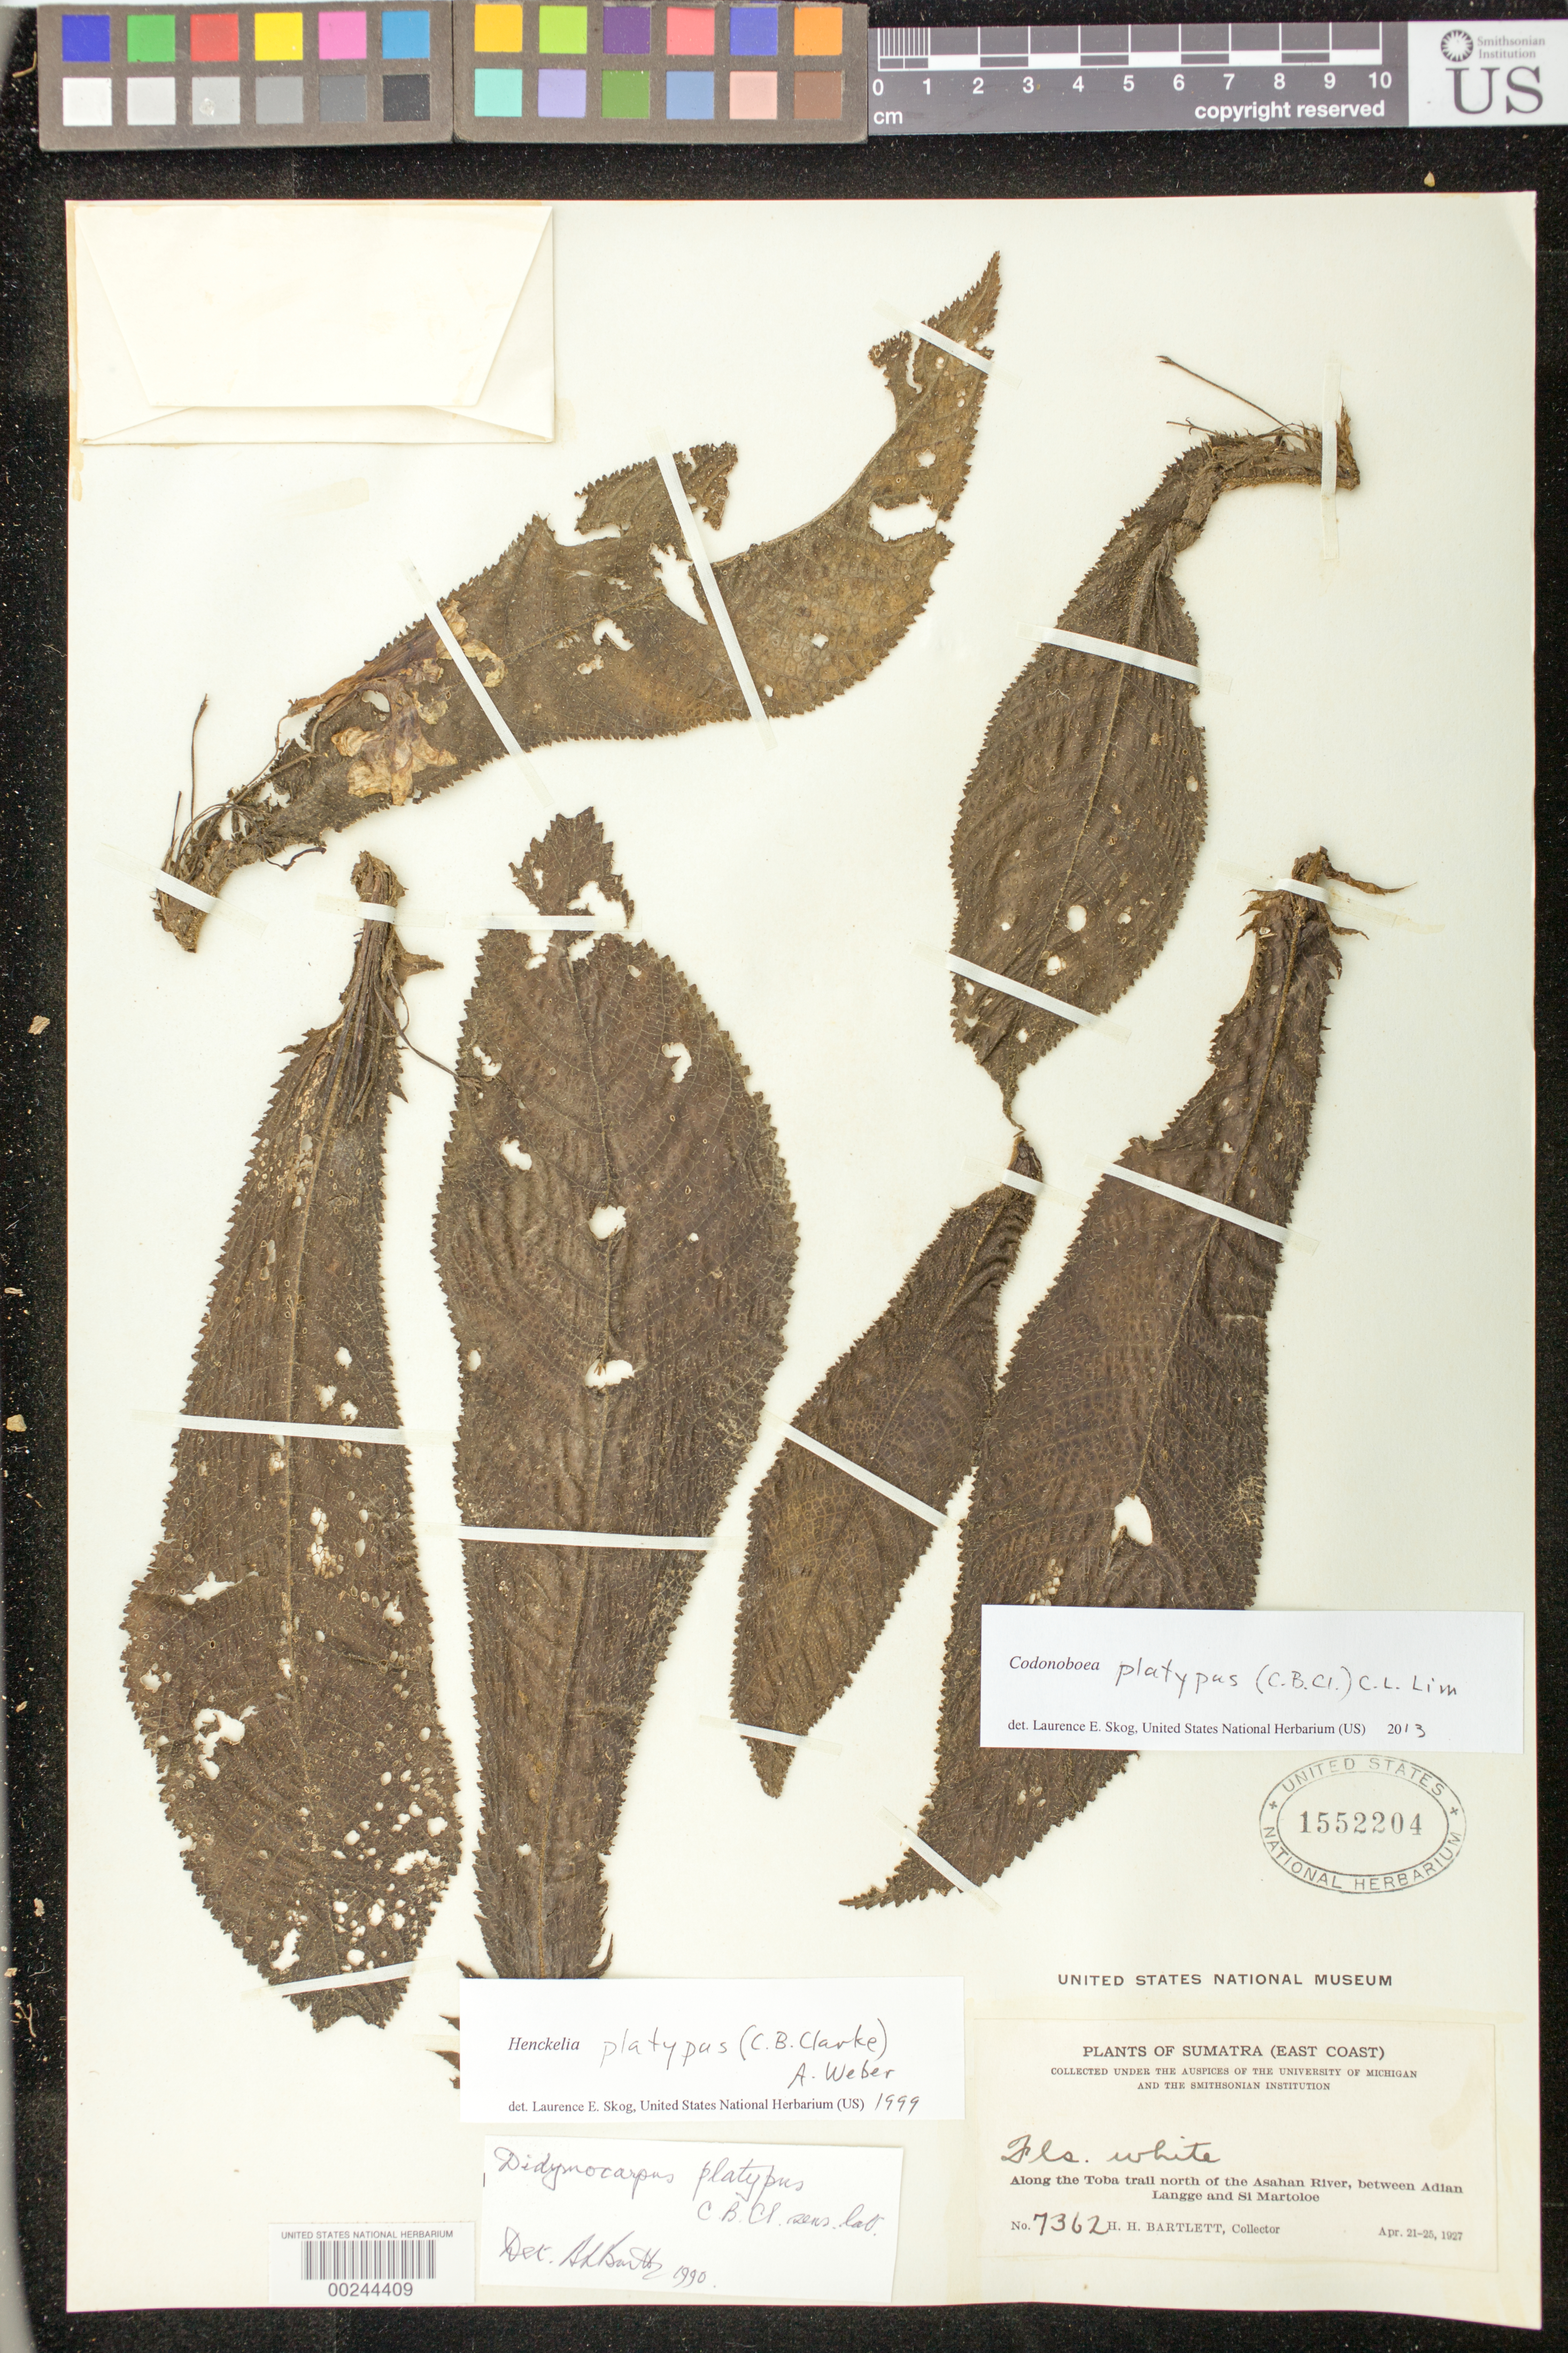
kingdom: Plantae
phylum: Tracheophyta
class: Magnoliopsida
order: Lamiales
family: Gesneriaceae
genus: Codonoboea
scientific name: Codonoboea platypus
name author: (C.B. Clarke) C.L. Lim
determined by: Skog, Laurence E.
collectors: H. H. Bartlett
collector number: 7362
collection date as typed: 21-25 Apr 1927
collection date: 1927-04-21/1927-04-25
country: Indonesia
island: Sumatra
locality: East coast, along the toba trail n of the asahan river, between adian langge and si martoloe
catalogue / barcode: US 1552204